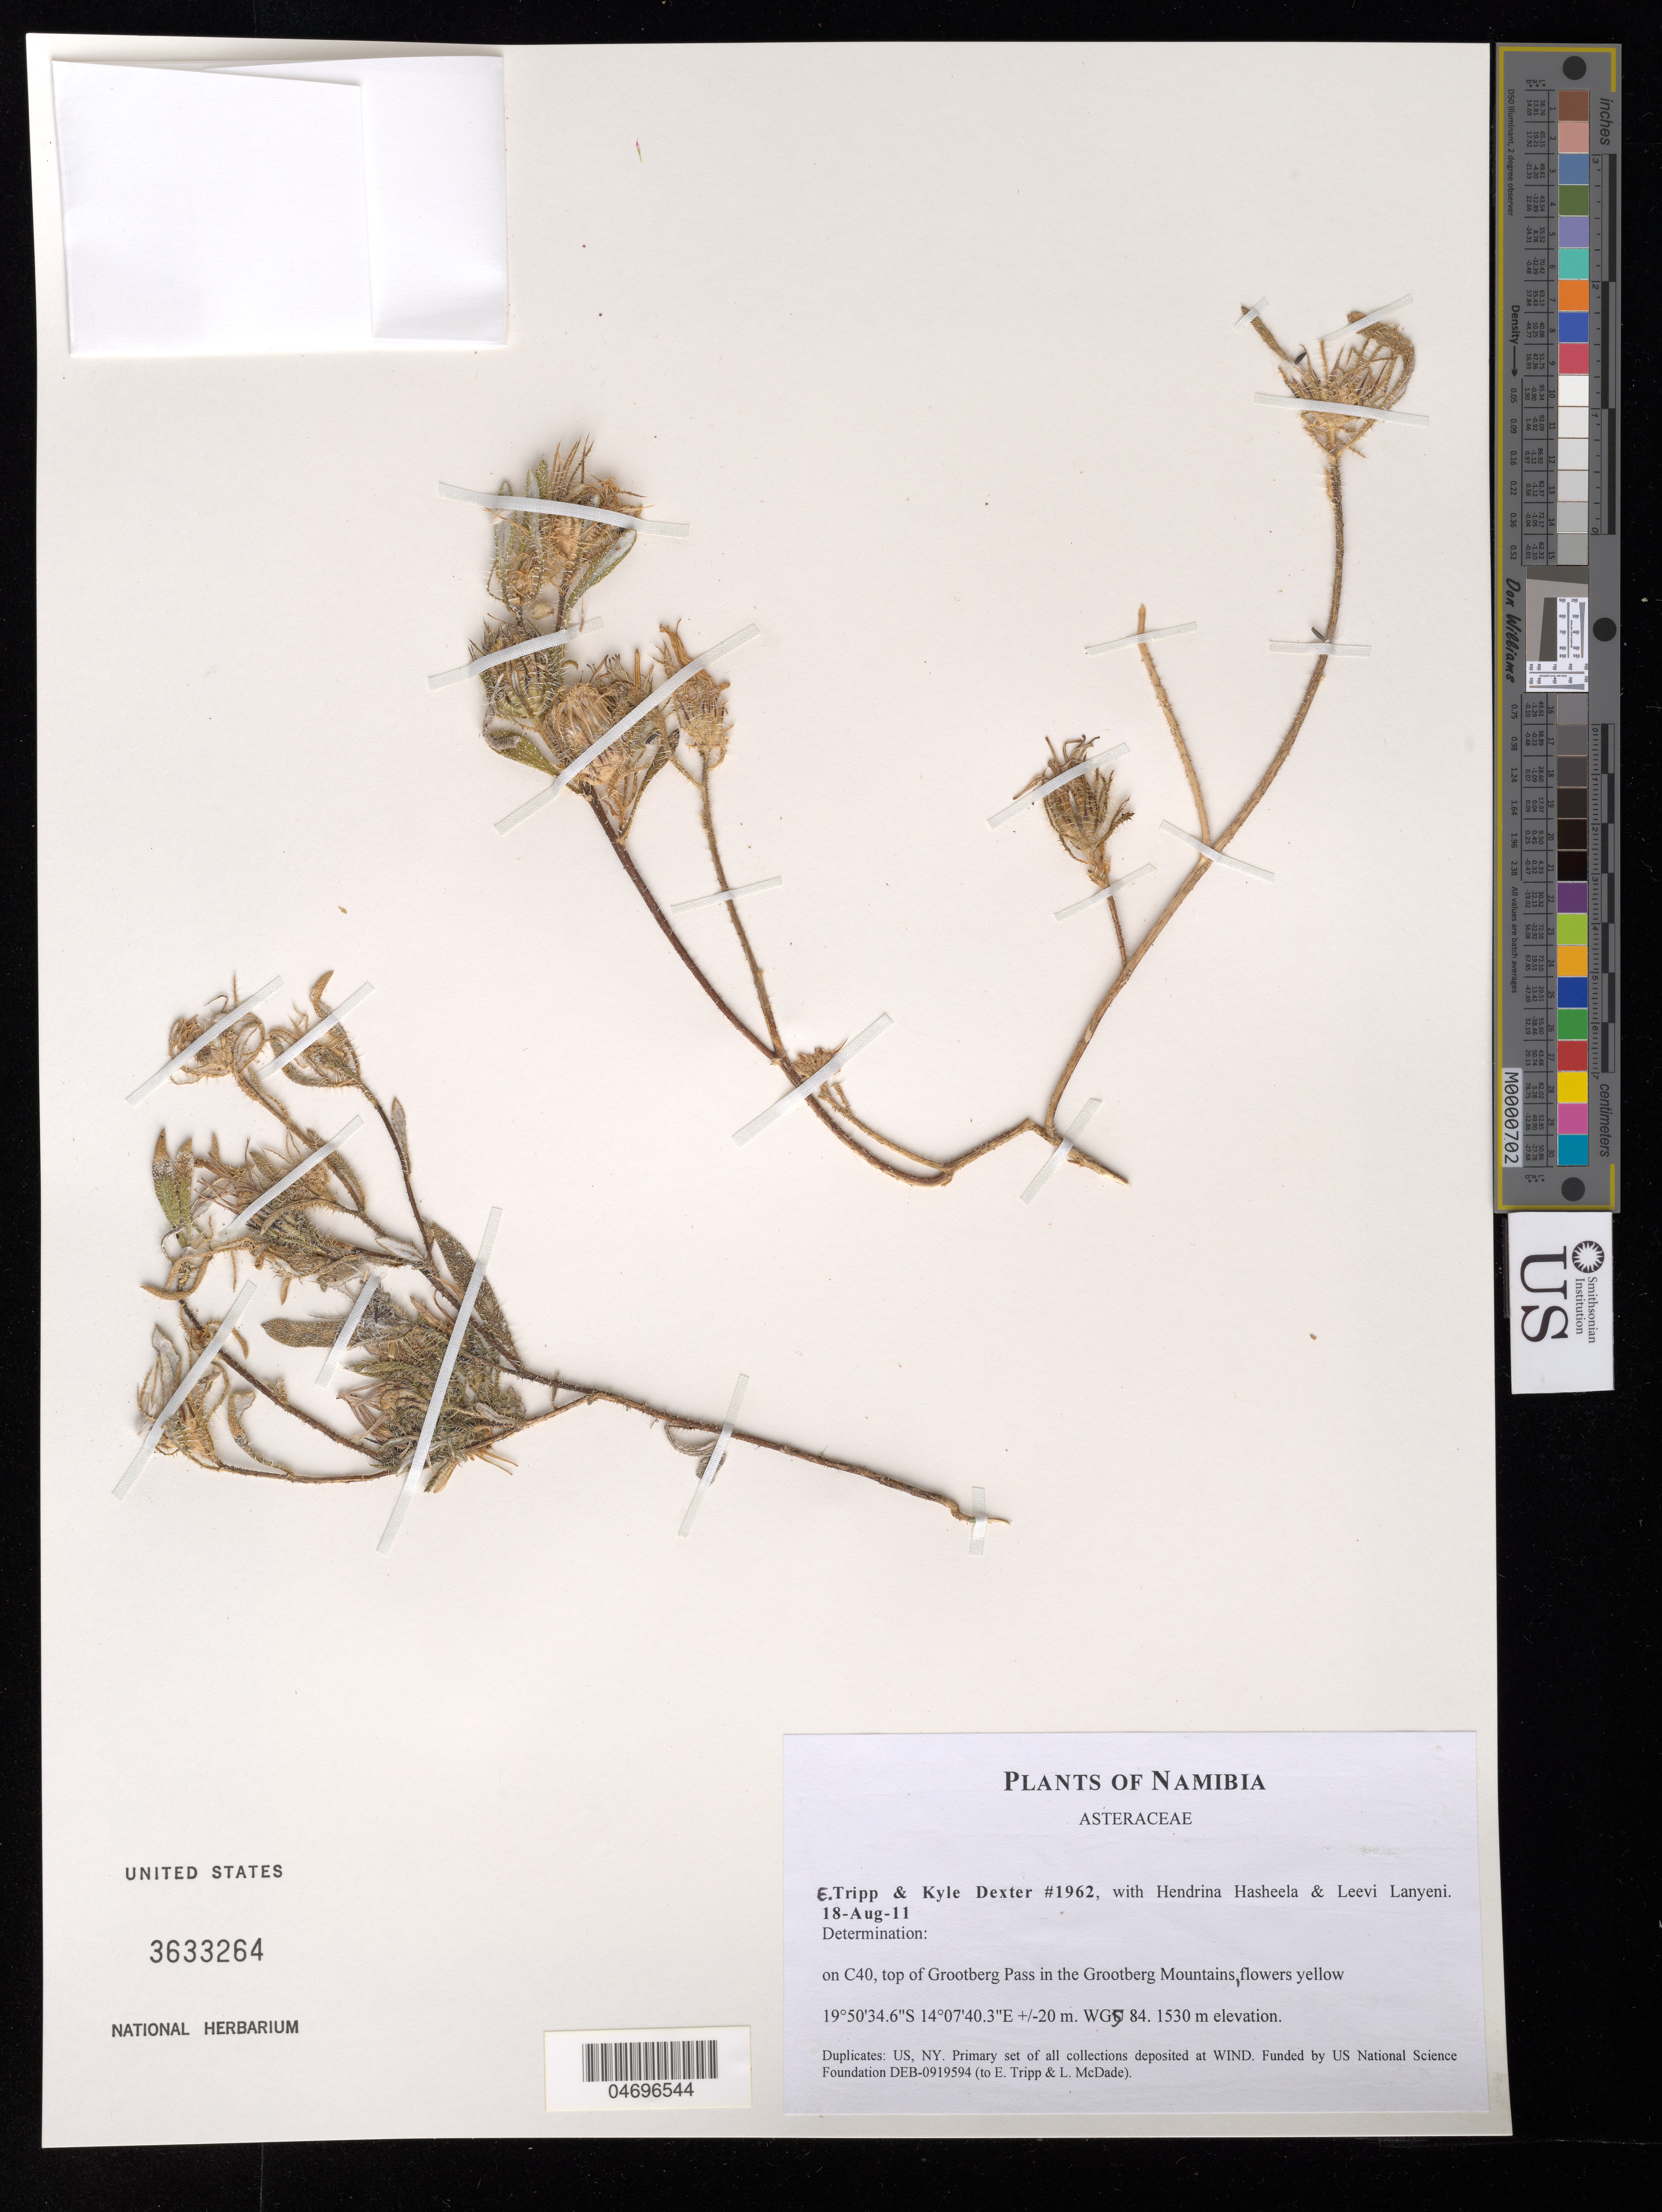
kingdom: Plantae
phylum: Tracheophyta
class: Magnoliopsida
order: Asterales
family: Asteraceae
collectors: E. Tripp, K. Dexter, H. Hasheela & L. Lanyeni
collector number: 1962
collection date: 2011-08-18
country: Namibia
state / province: Kunene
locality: On C40, top of Grootberg Pass in the Gootberg Mountains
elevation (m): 1530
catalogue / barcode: US 3633264